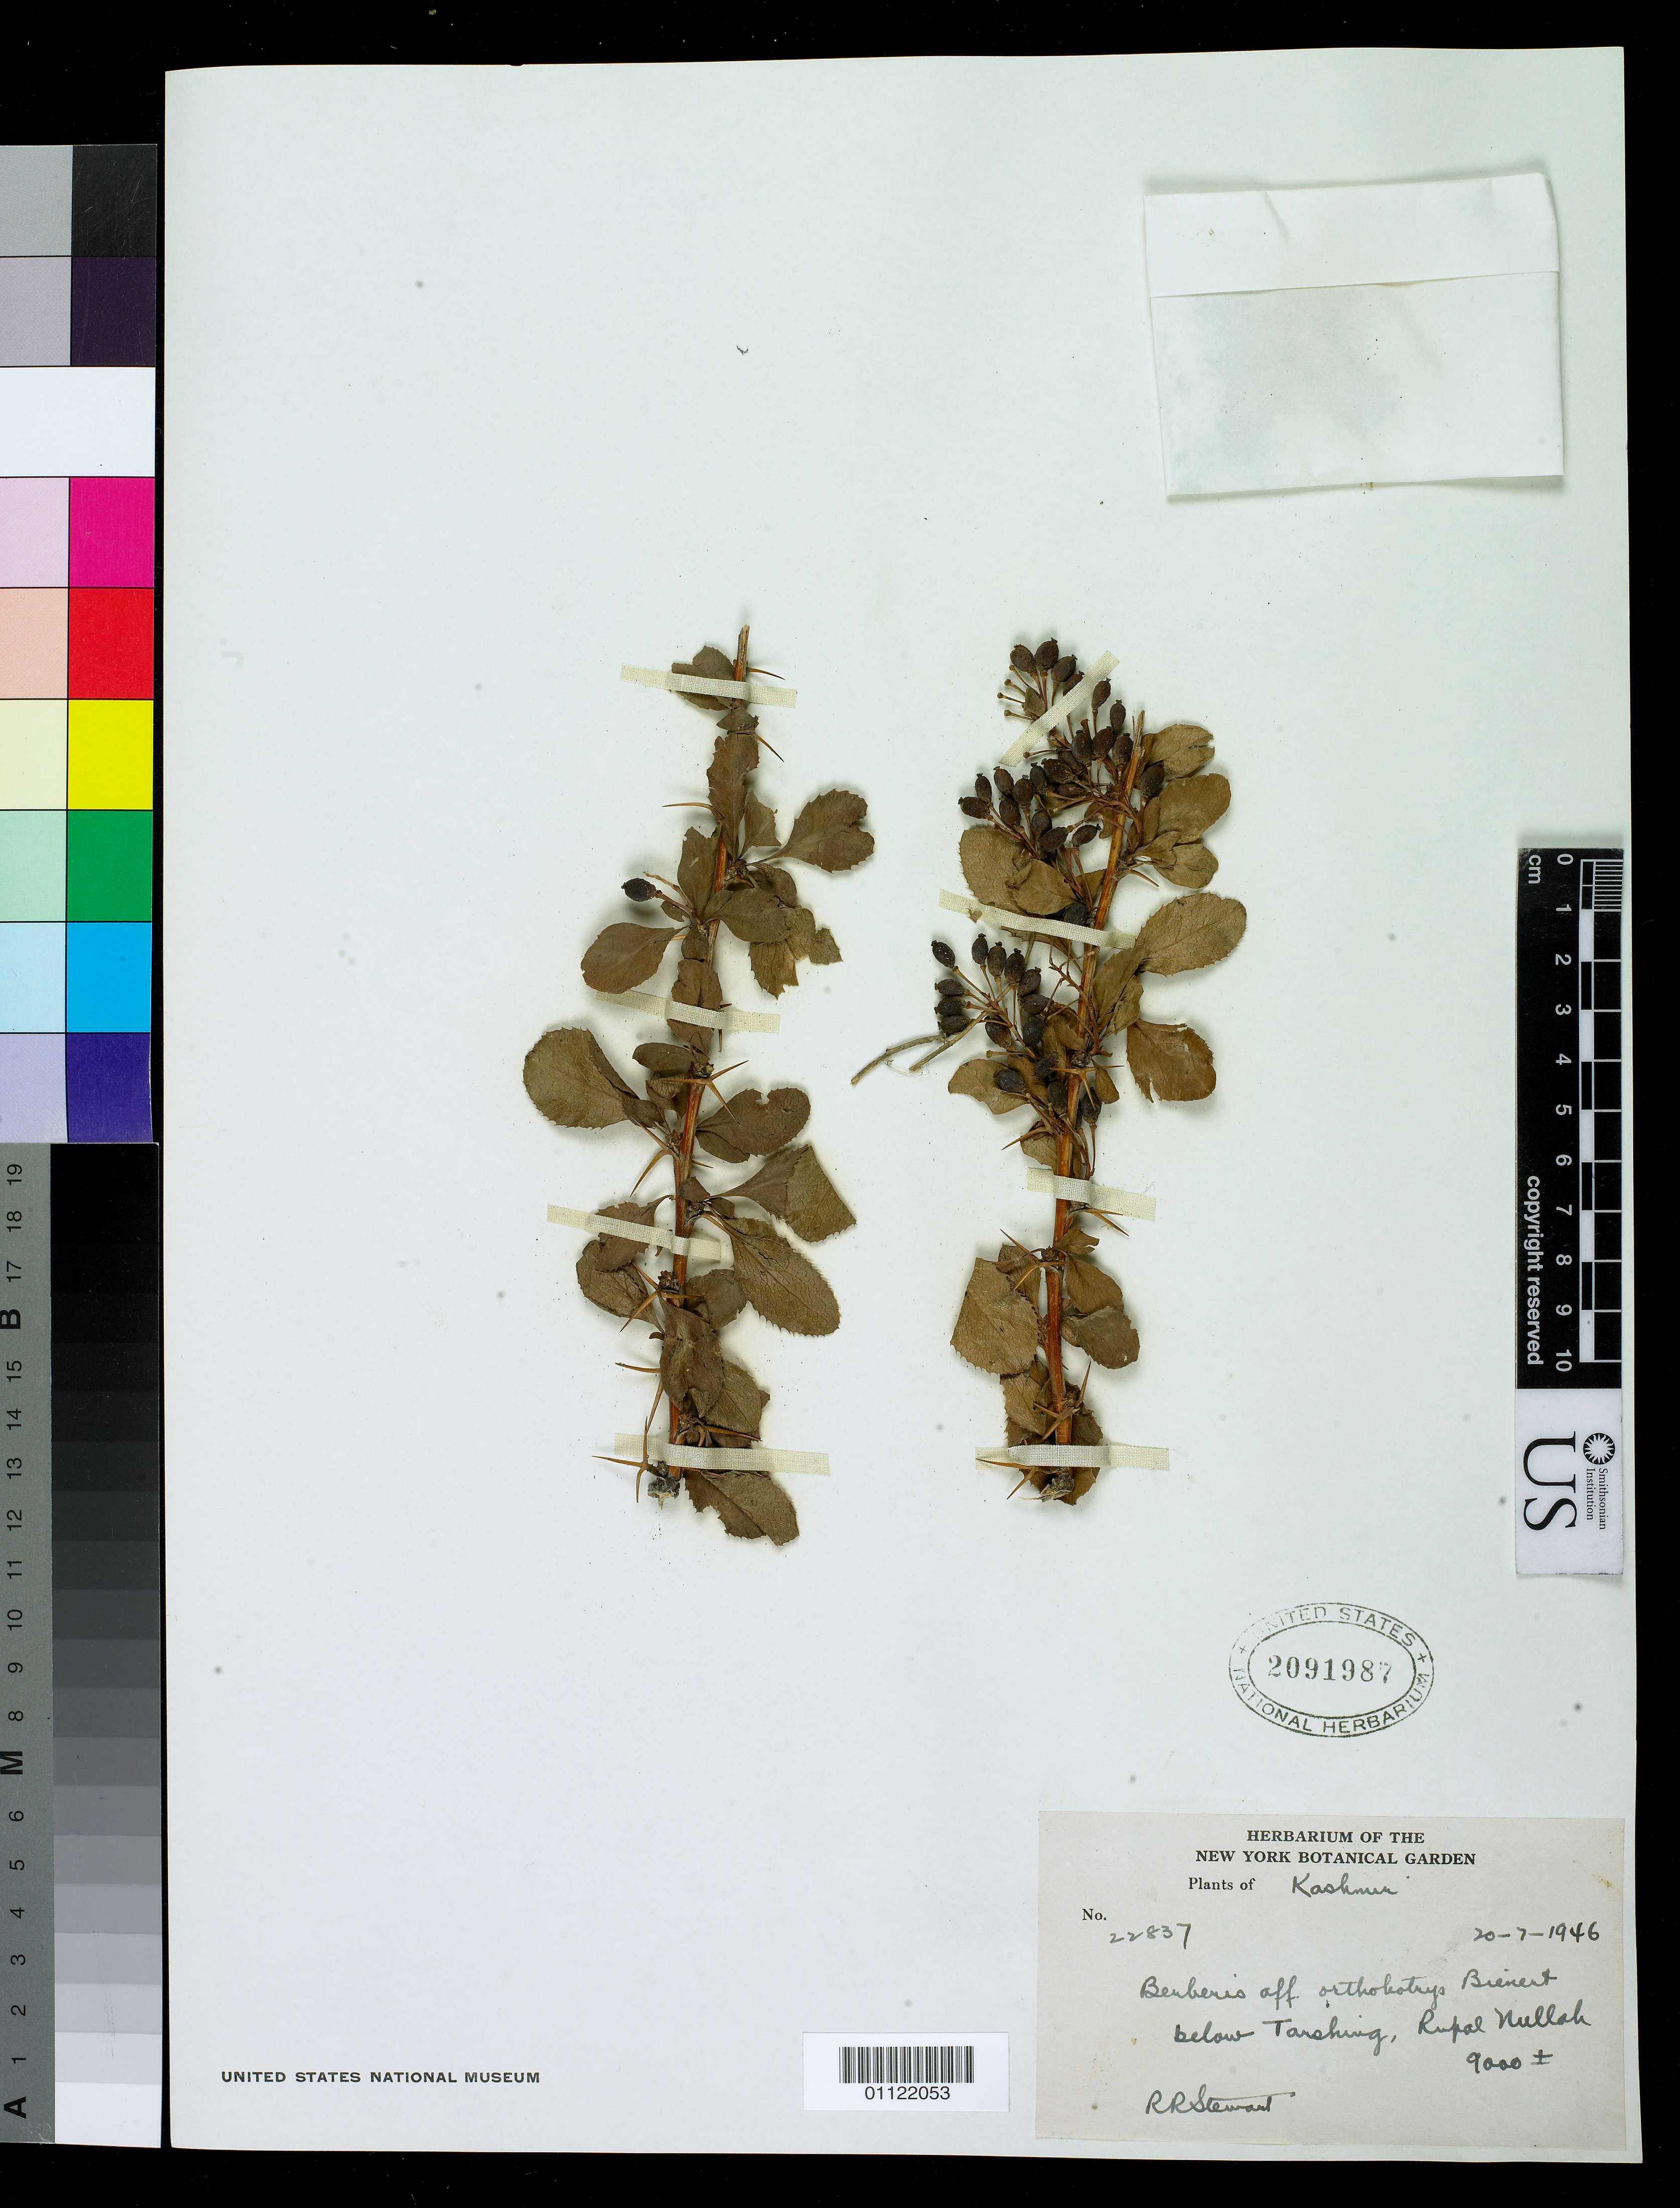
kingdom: Plantae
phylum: Tracheophyta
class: Magnoliopsida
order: Ranunculales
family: Berberidaceae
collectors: R. R. Stewart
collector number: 22837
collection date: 1946-07-20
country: Pakistan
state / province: Gilgit-Baltistan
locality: below Tarshing, Rupal Nullah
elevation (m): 2743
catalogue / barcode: US 2091987